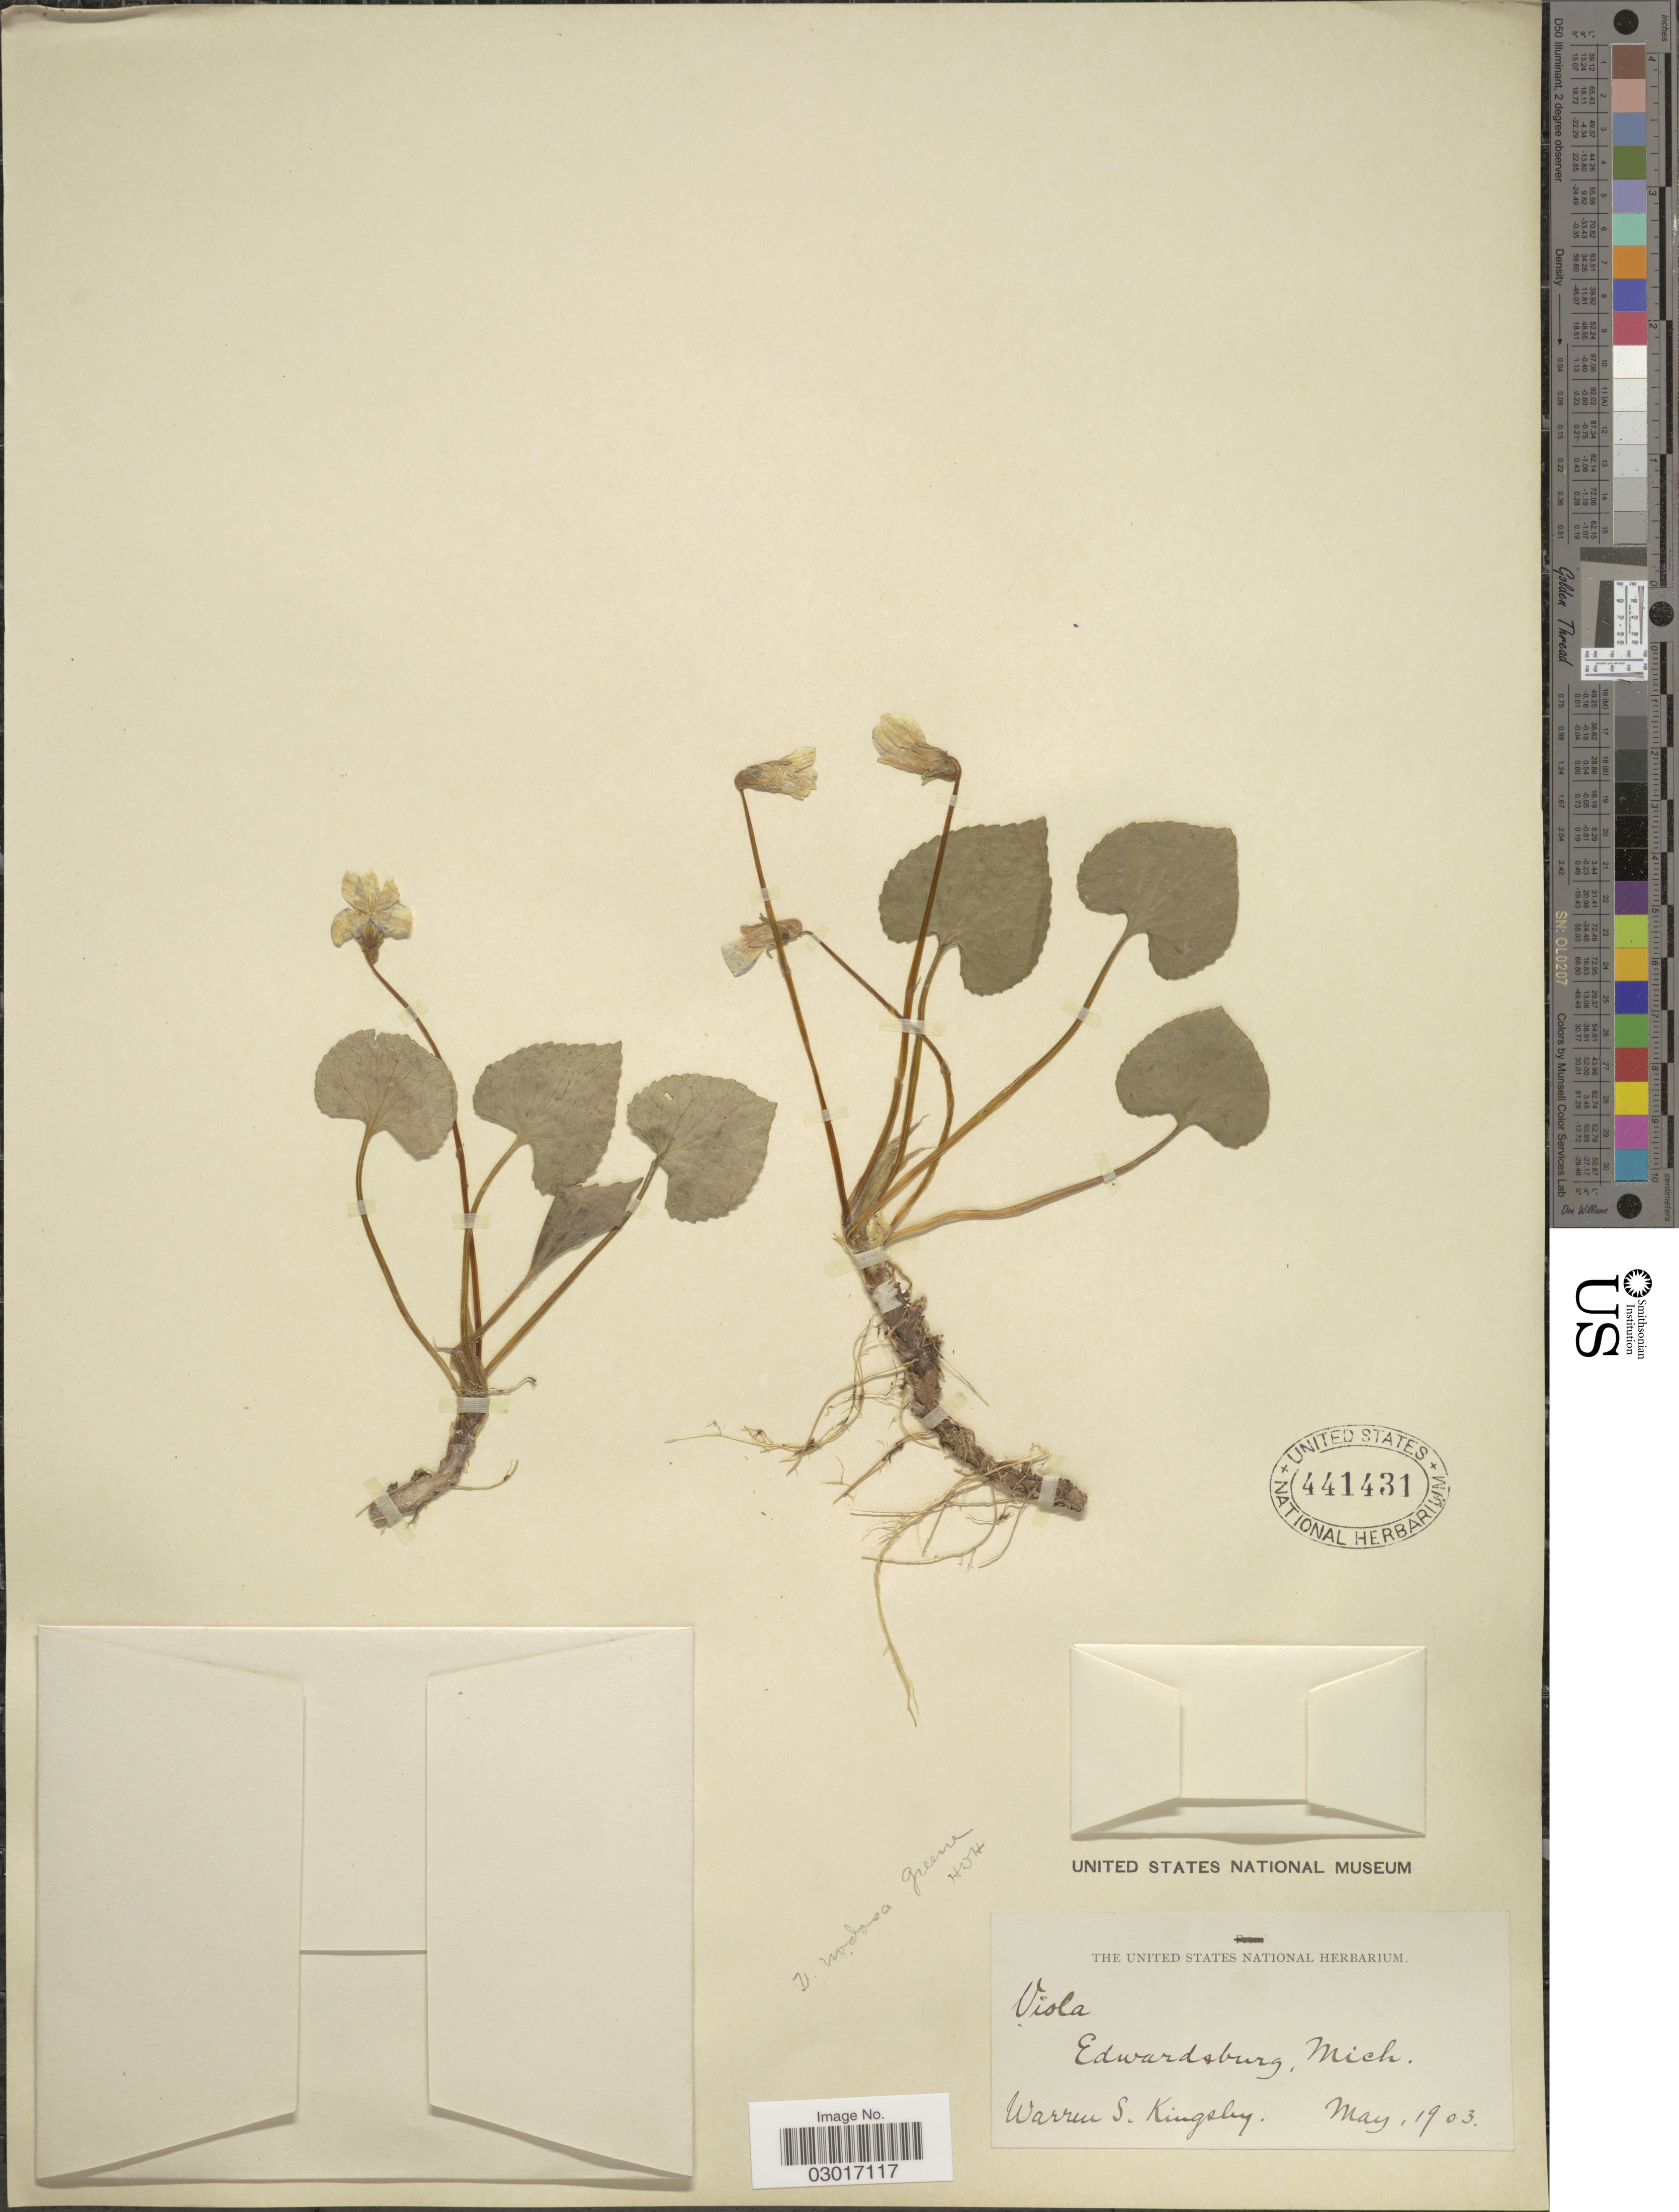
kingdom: Plantae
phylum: Tracheophyta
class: Magnoliopsida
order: Malpighiales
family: Violaceae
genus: Viola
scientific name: Viola sororia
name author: Willd.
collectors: W. Kingsley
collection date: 1903-05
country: United States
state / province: Michigan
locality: Edwarsburg, Mich.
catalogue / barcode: US 441431